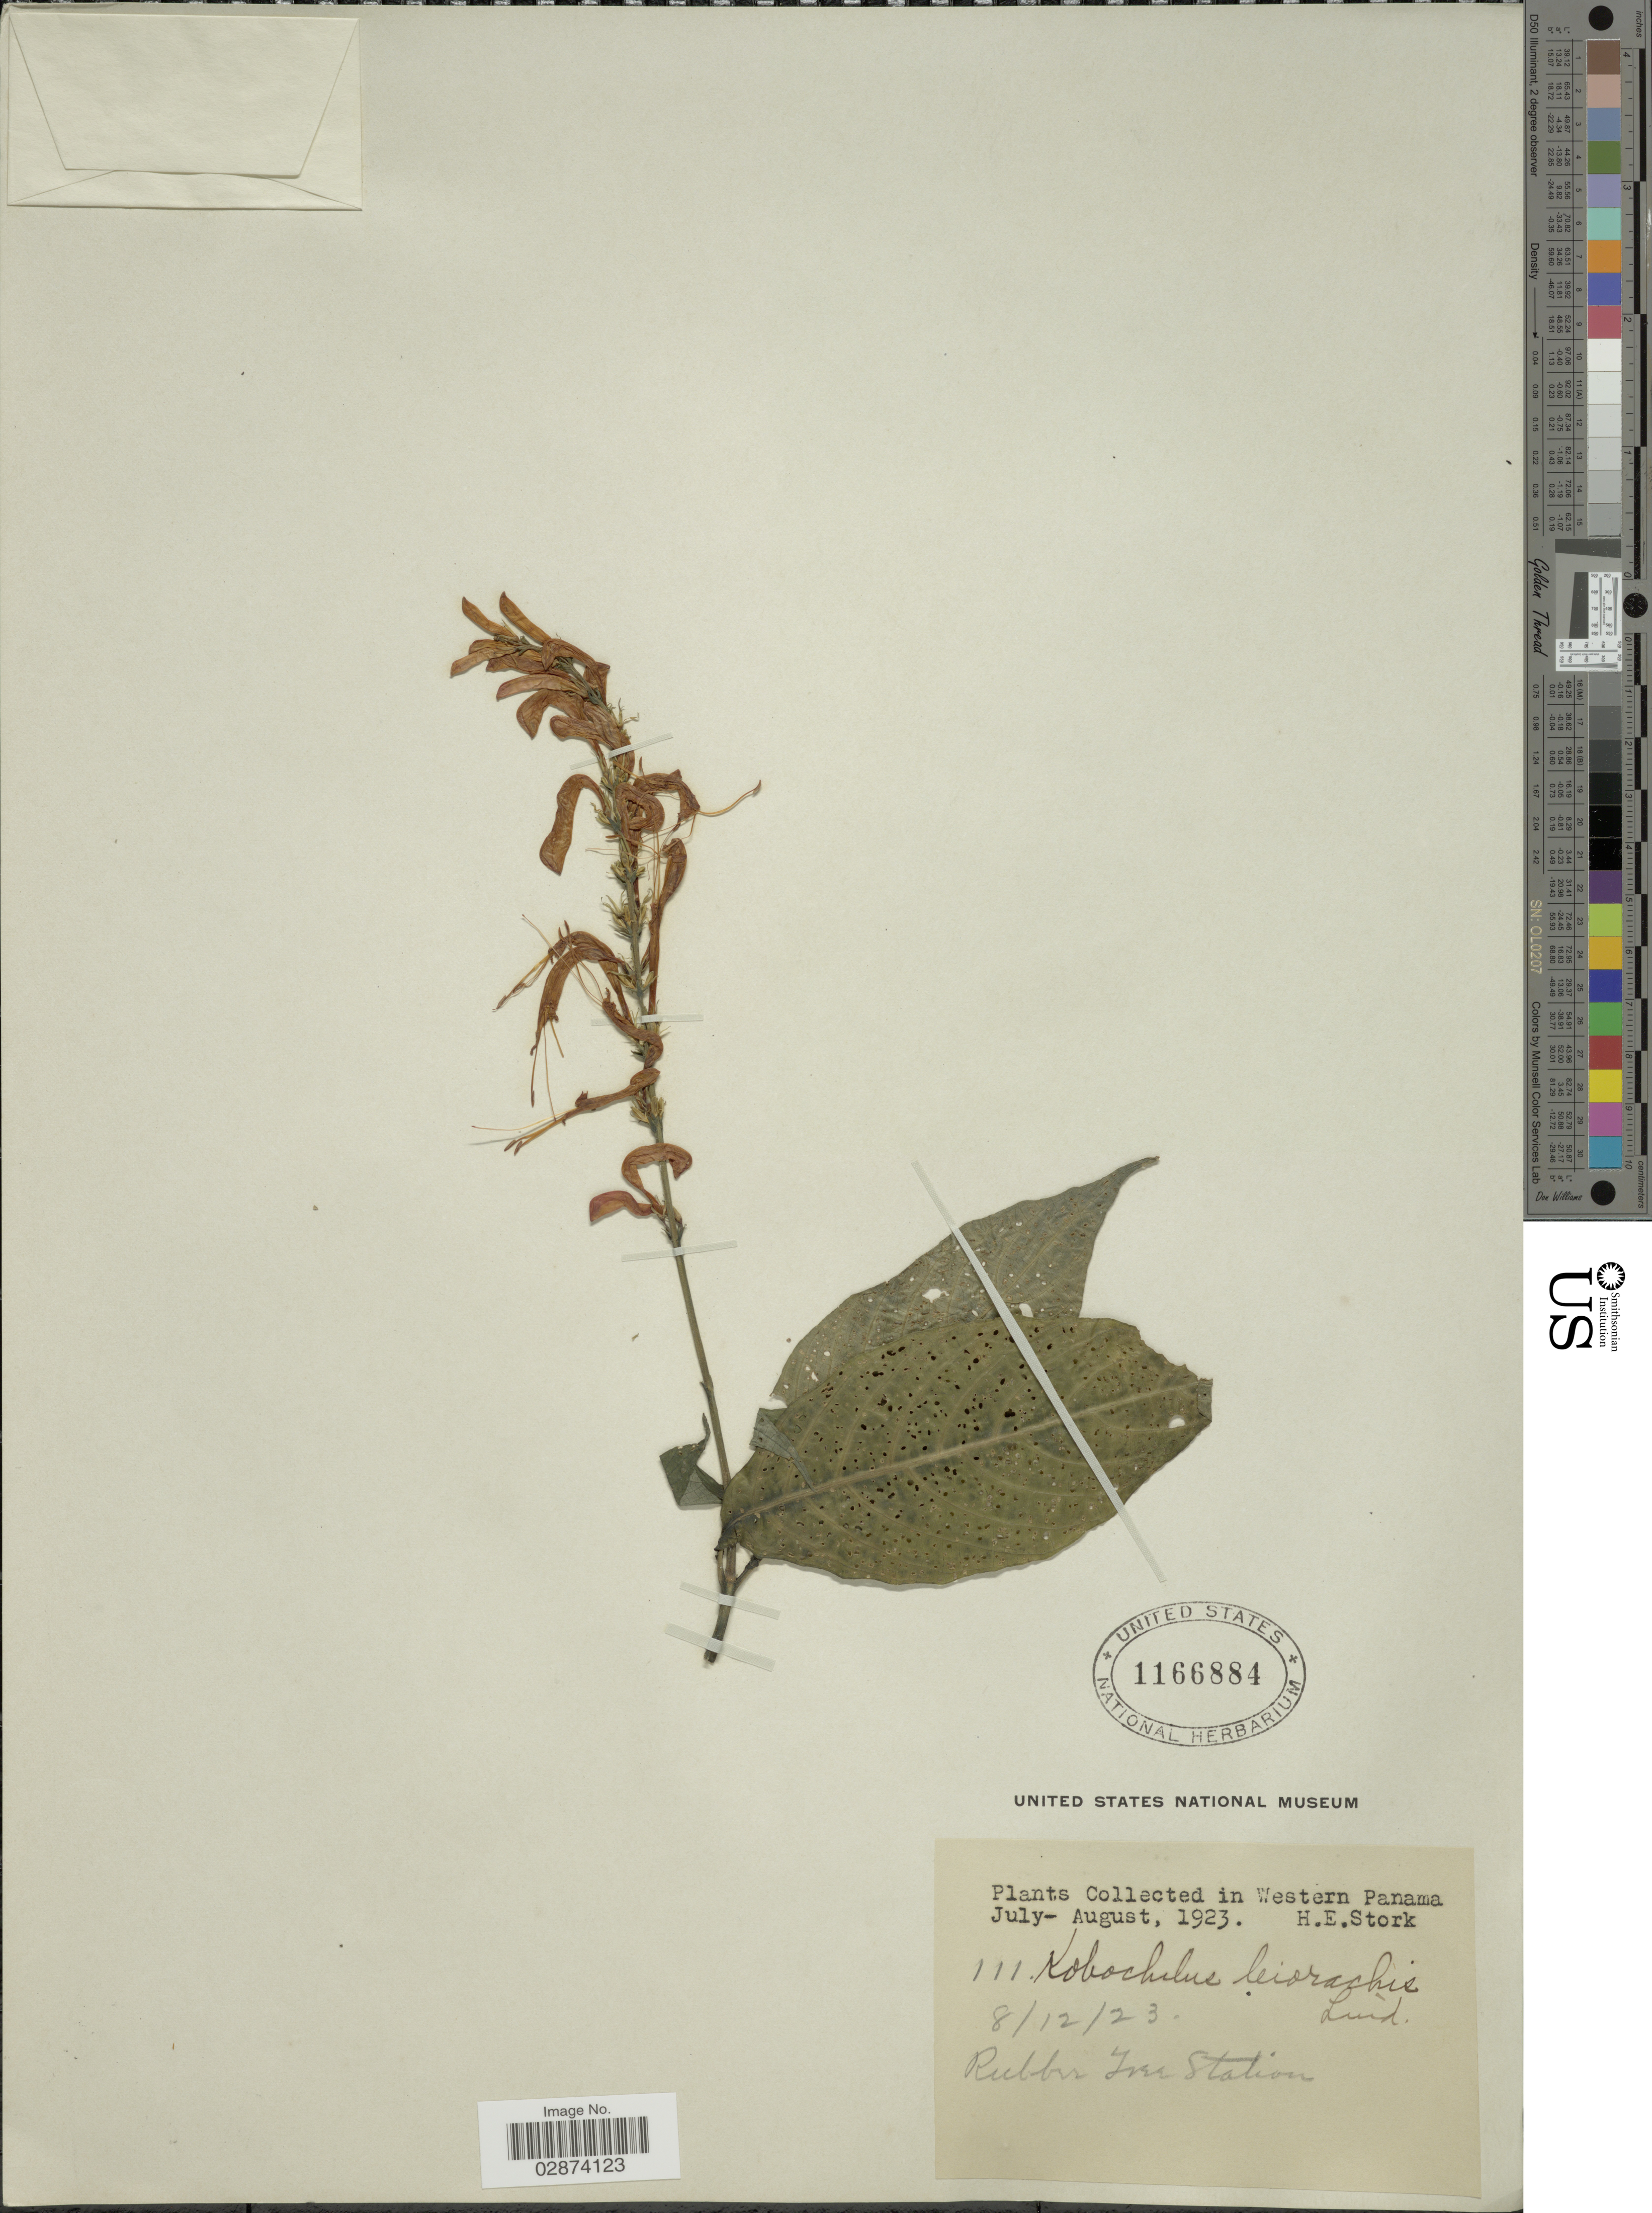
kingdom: Plantae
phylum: Tracheophyta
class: Magnoliopsida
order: Lamiales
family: Acanthaceae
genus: Razisea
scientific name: Razisea spicata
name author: Oerst.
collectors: H. E. Stork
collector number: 111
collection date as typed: Transcribed d/m/y: 12/8/23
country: Panama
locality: Western Panama. Rubber Tree Station.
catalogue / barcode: US 1166884